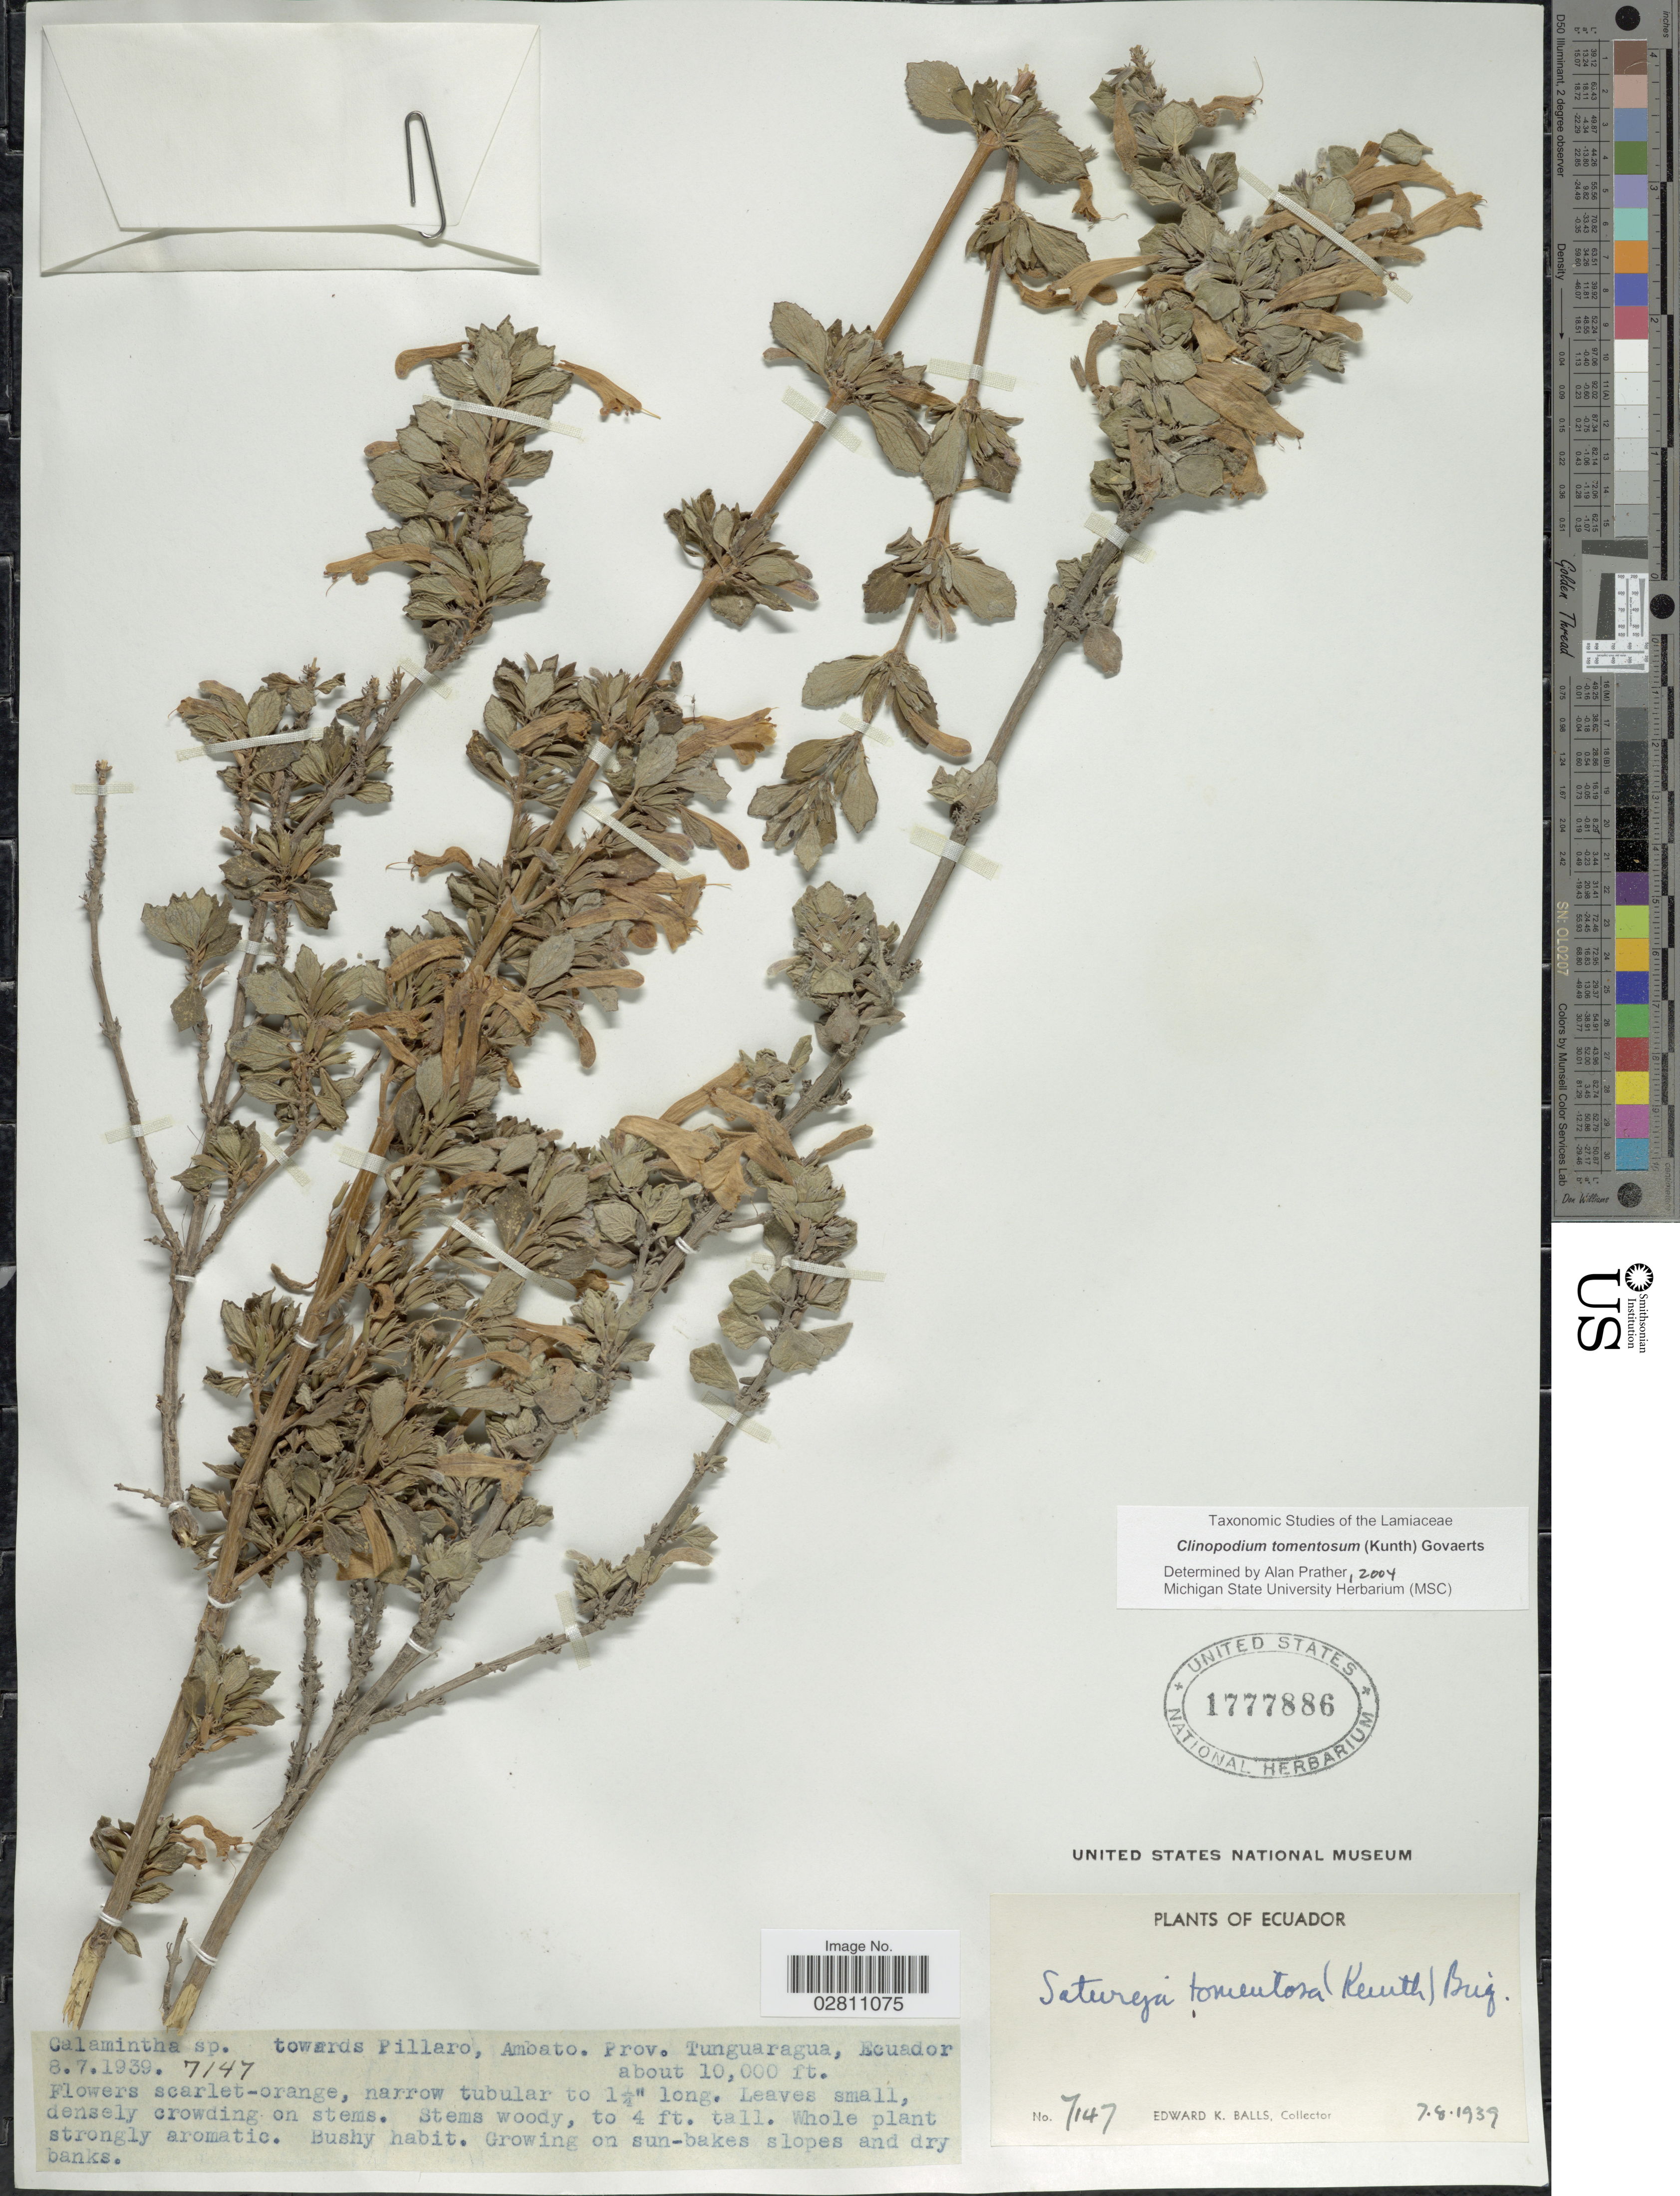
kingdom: Plantae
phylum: Tracheophyta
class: Magnoliopsida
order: Lamiales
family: Lamiaceae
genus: Clinopodium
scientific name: Clinopodium tomentosum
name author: (Kunth) Govaerts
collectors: E. K. Balls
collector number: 7147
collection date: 1939-07-08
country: Ecuador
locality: Towards Pillaro, Ambato, Prov. Tunguaragua, Ecuador.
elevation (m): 3048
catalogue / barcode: US 1777886